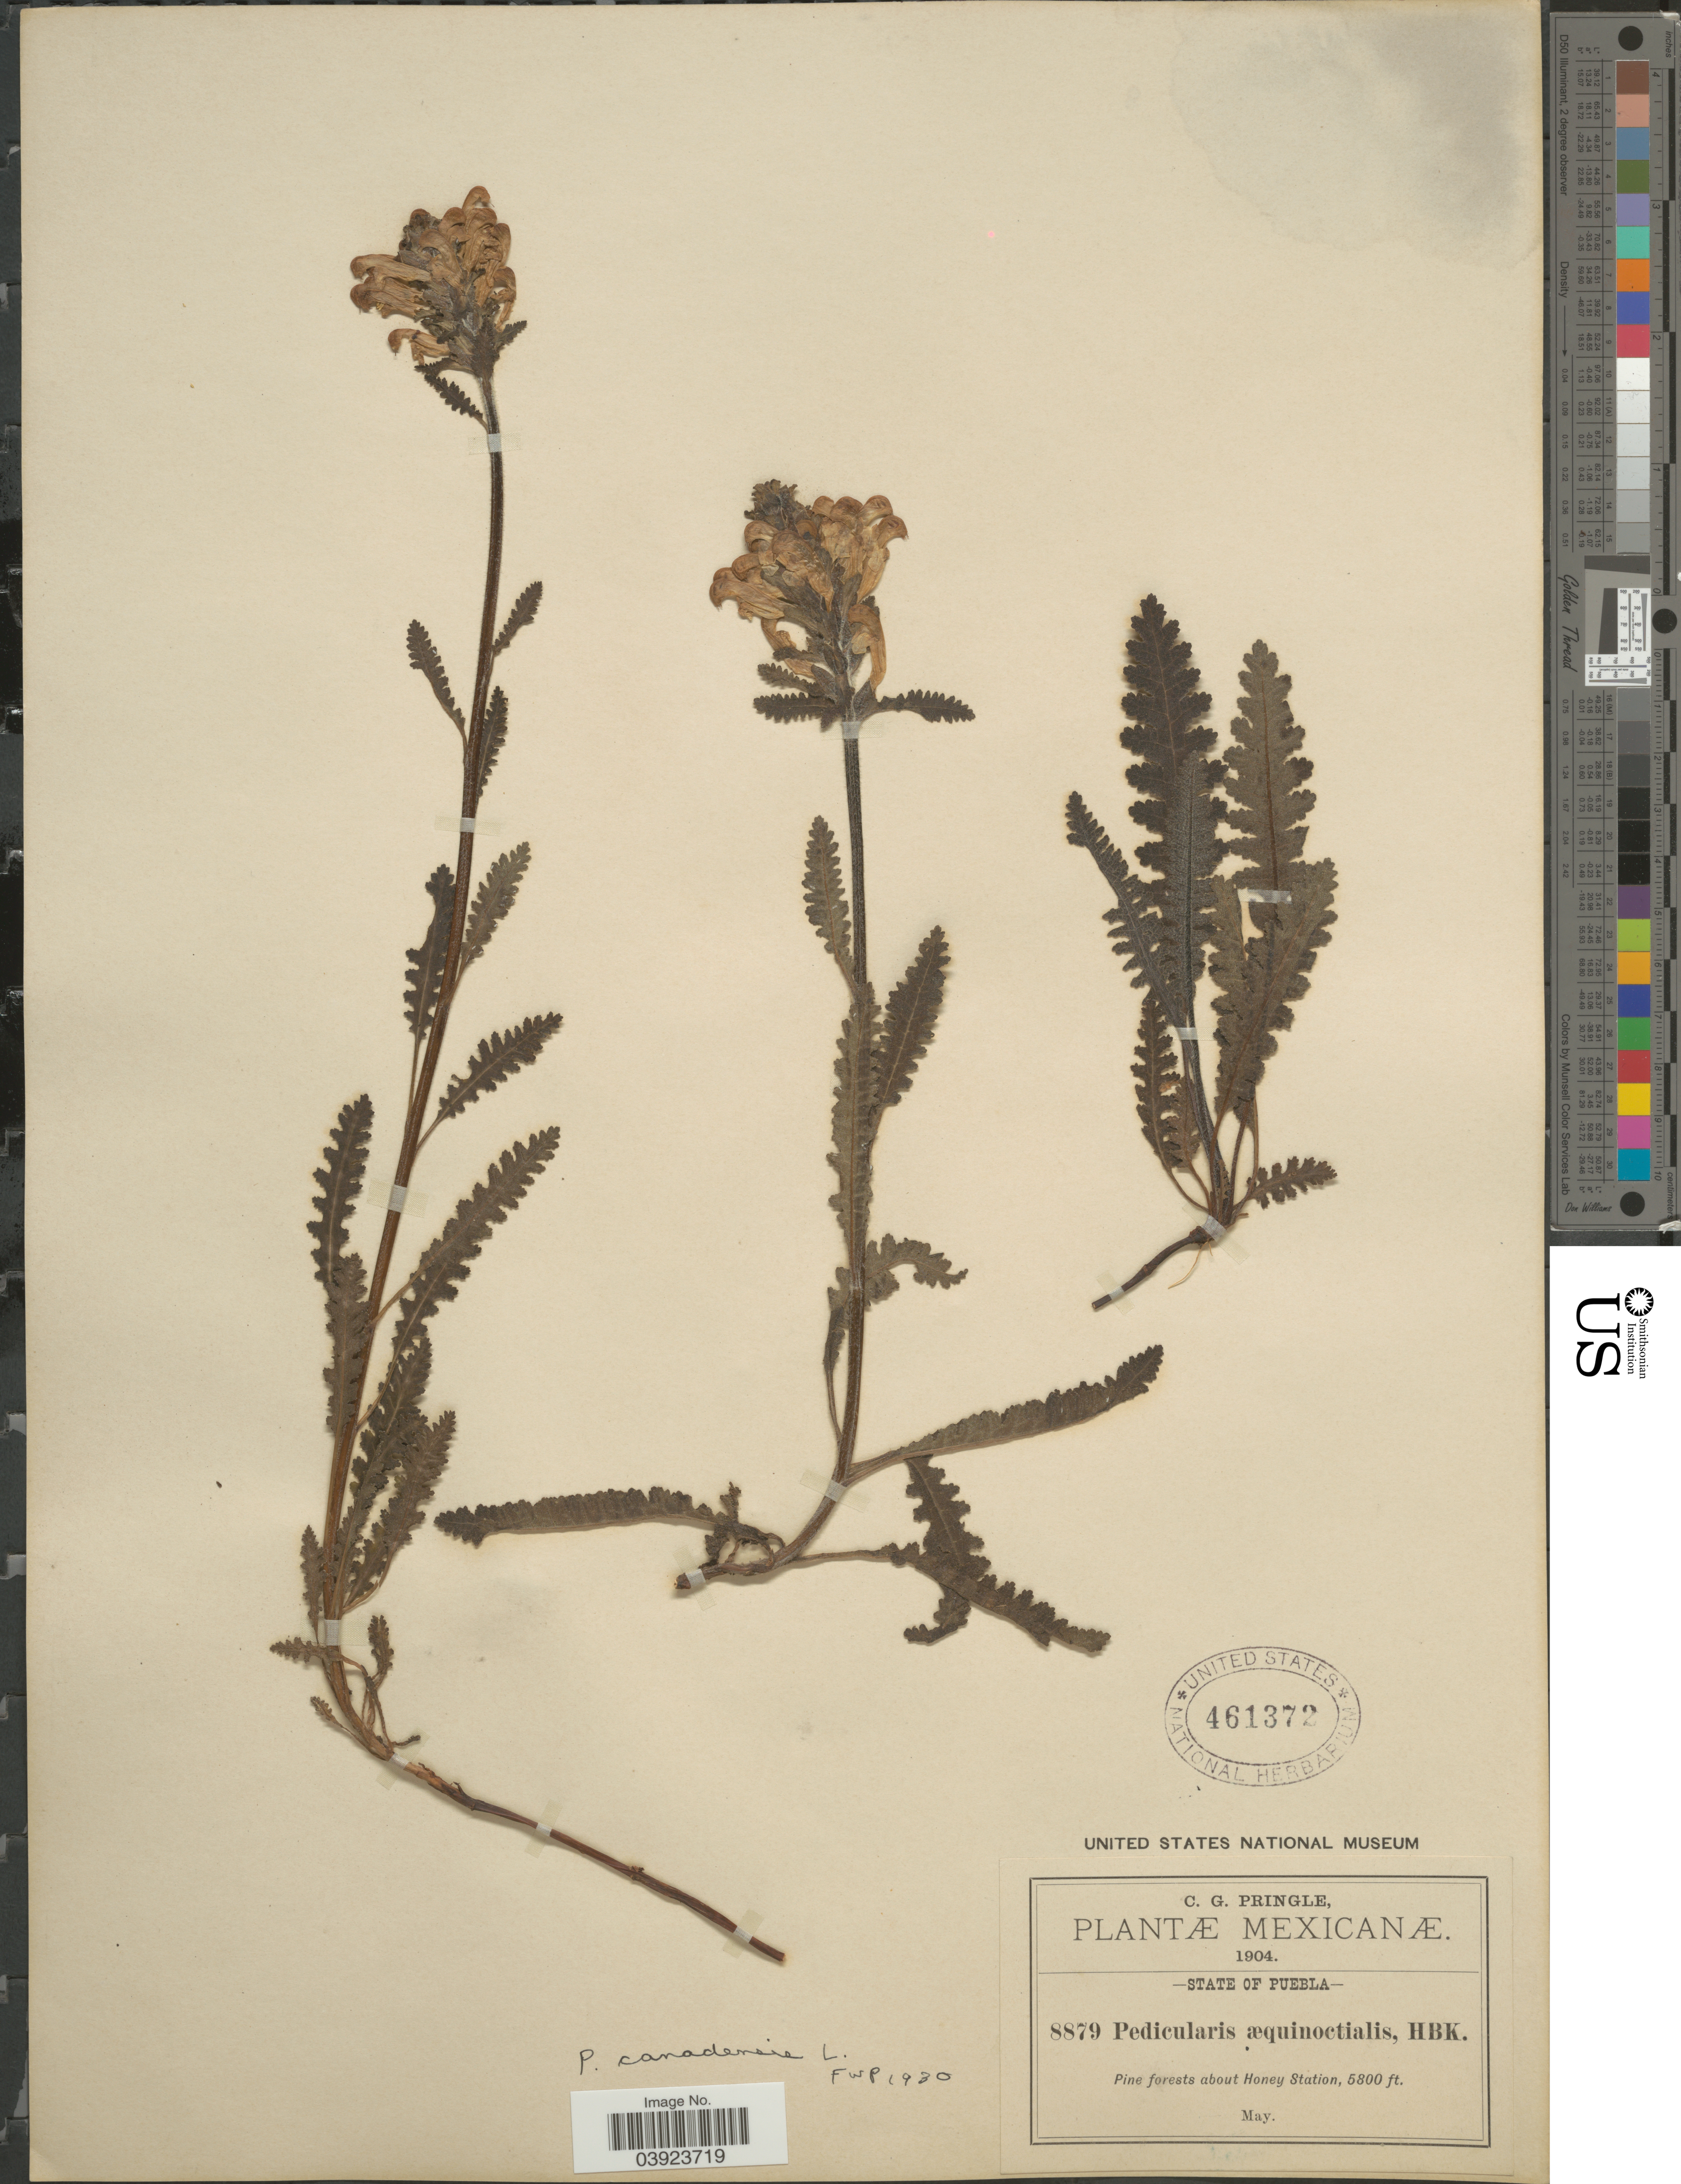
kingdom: Plantae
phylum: Tracheophyta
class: Magnoliopsida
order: Lamiales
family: Orobanchaceae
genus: Pedicularis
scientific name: Pedicularis canadensis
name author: L.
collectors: C. G. Pringle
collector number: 8879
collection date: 1904-05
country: Mexico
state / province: Puebla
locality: Pine forests about Honey Station.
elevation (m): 1768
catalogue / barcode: US 461372